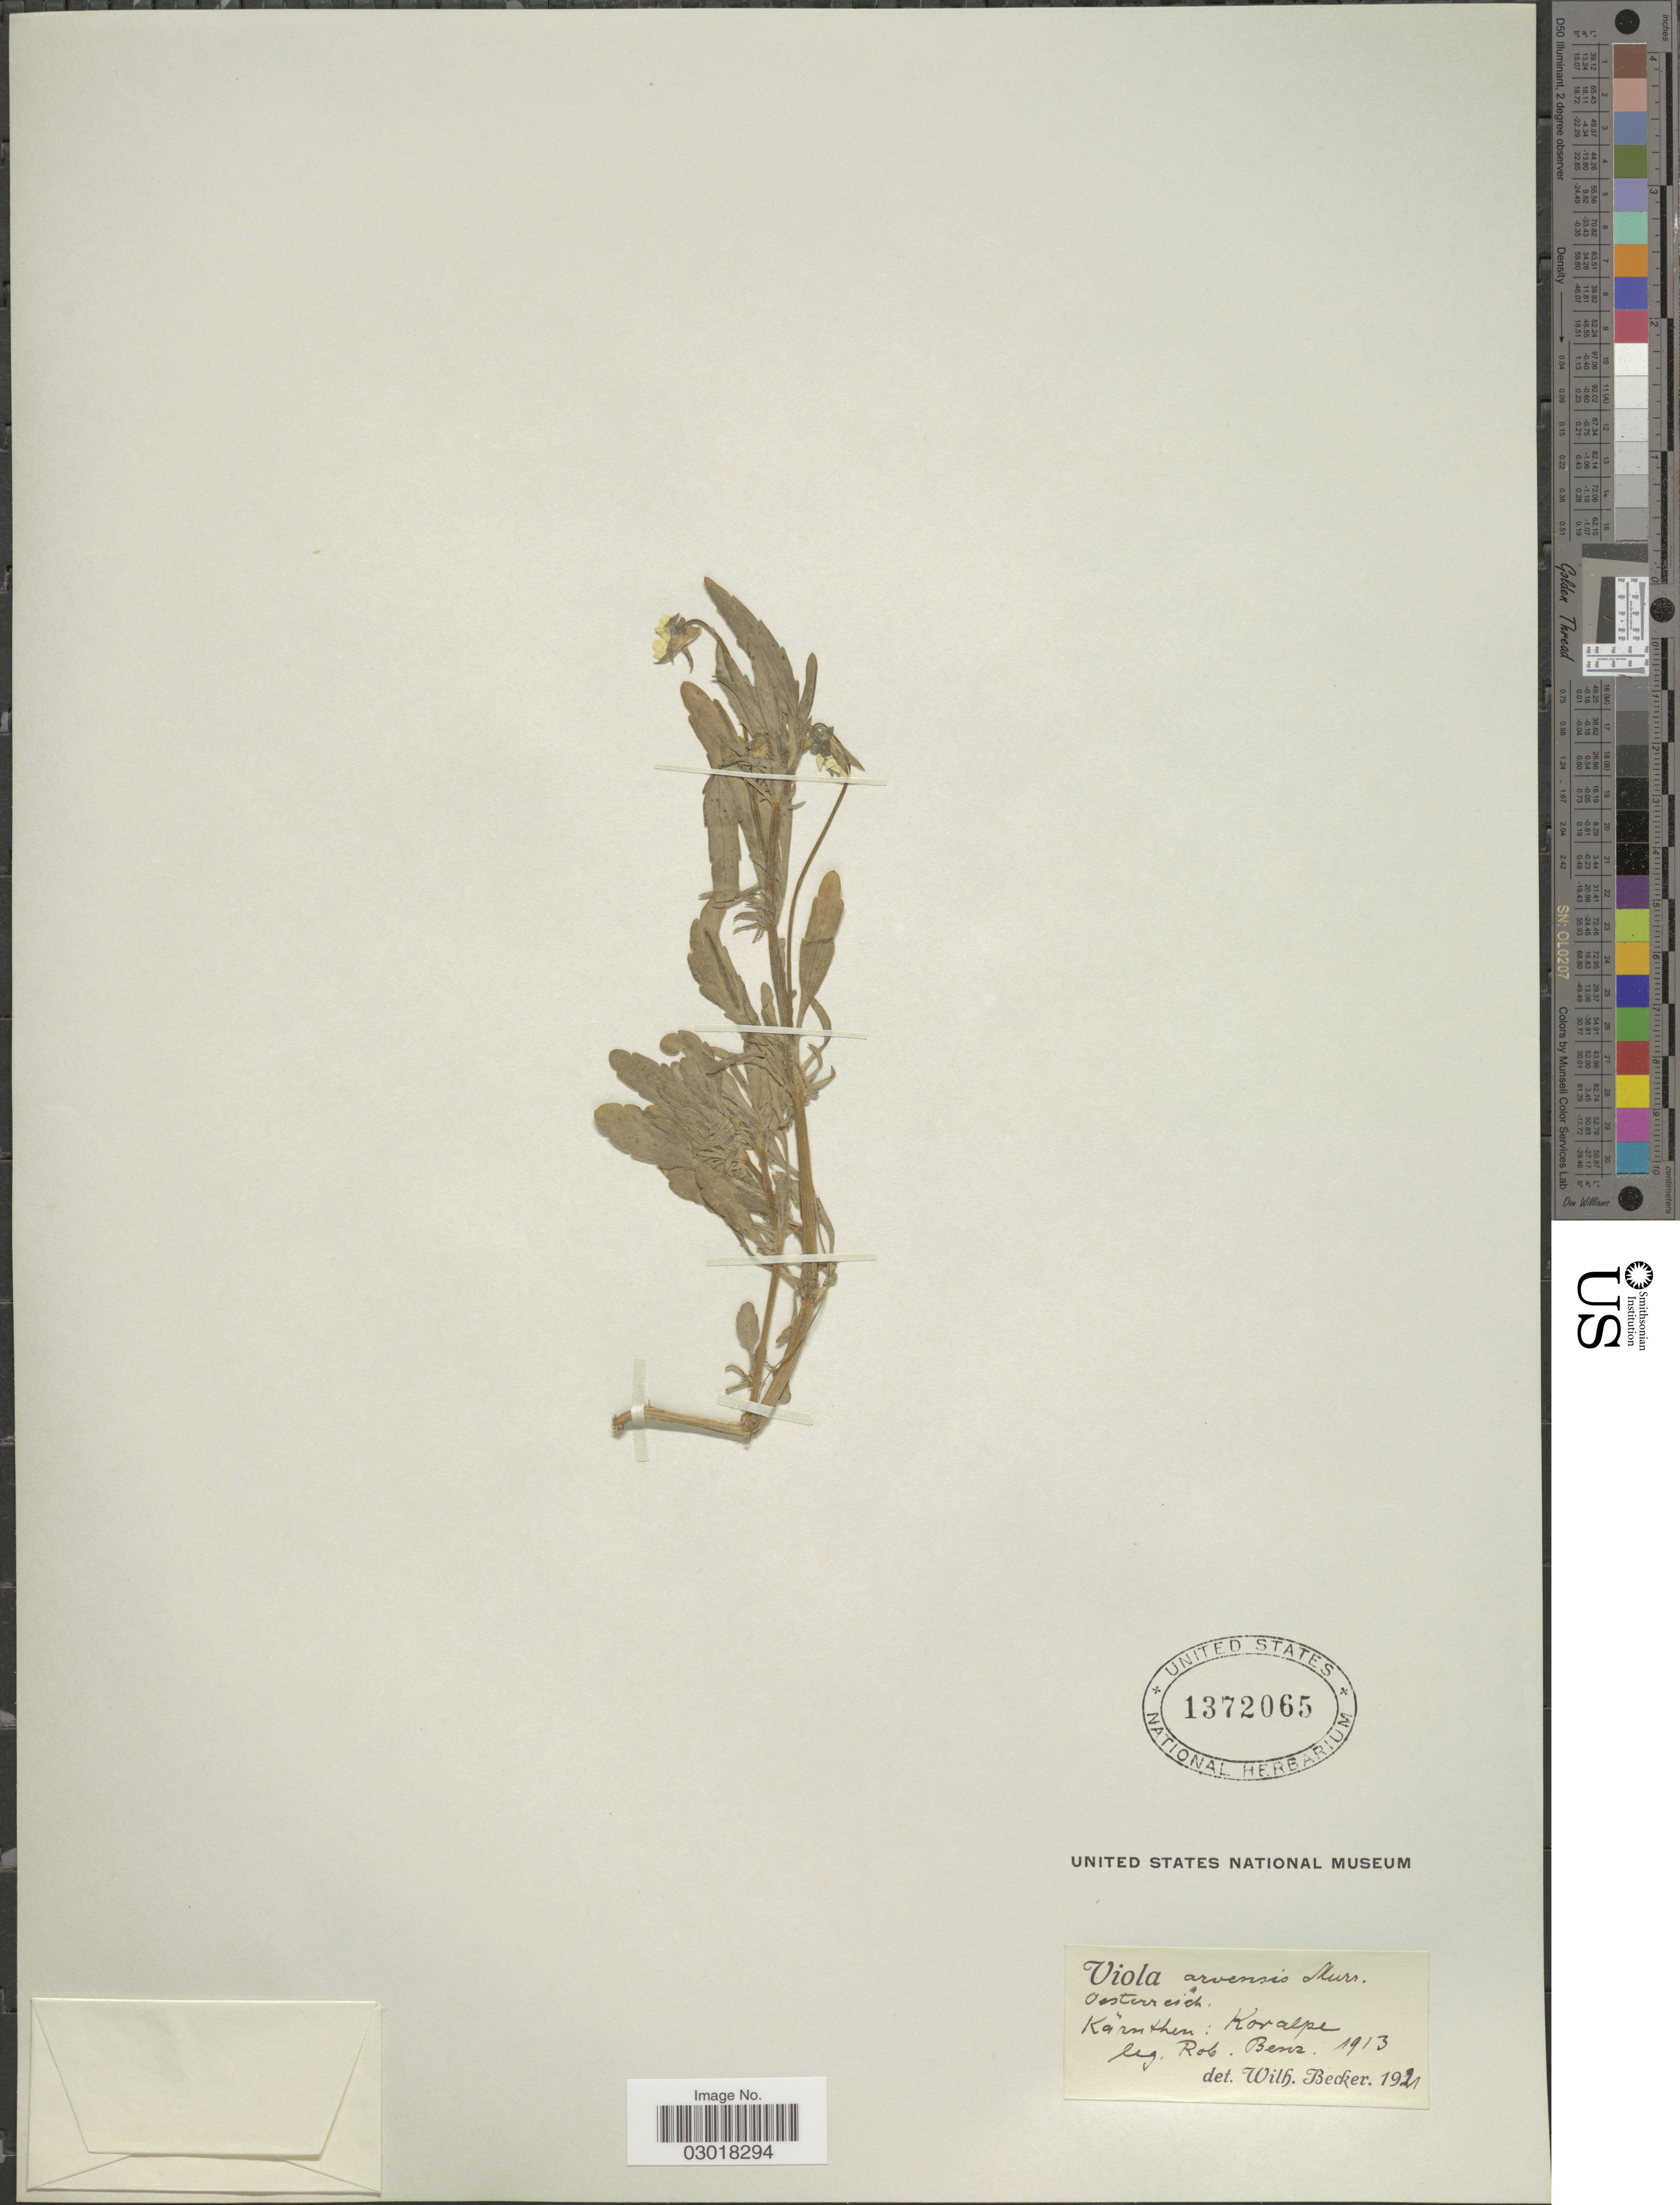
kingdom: Plantae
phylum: Tracheophyta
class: Magnoliopsida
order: Malpighiales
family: Violaceae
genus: Viola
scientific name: Viola arvensis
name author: Murray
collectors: R. Benz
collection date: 1913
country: Austria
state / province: Karnten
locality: Karnthen: Koralpe.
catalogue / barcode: US 1372065